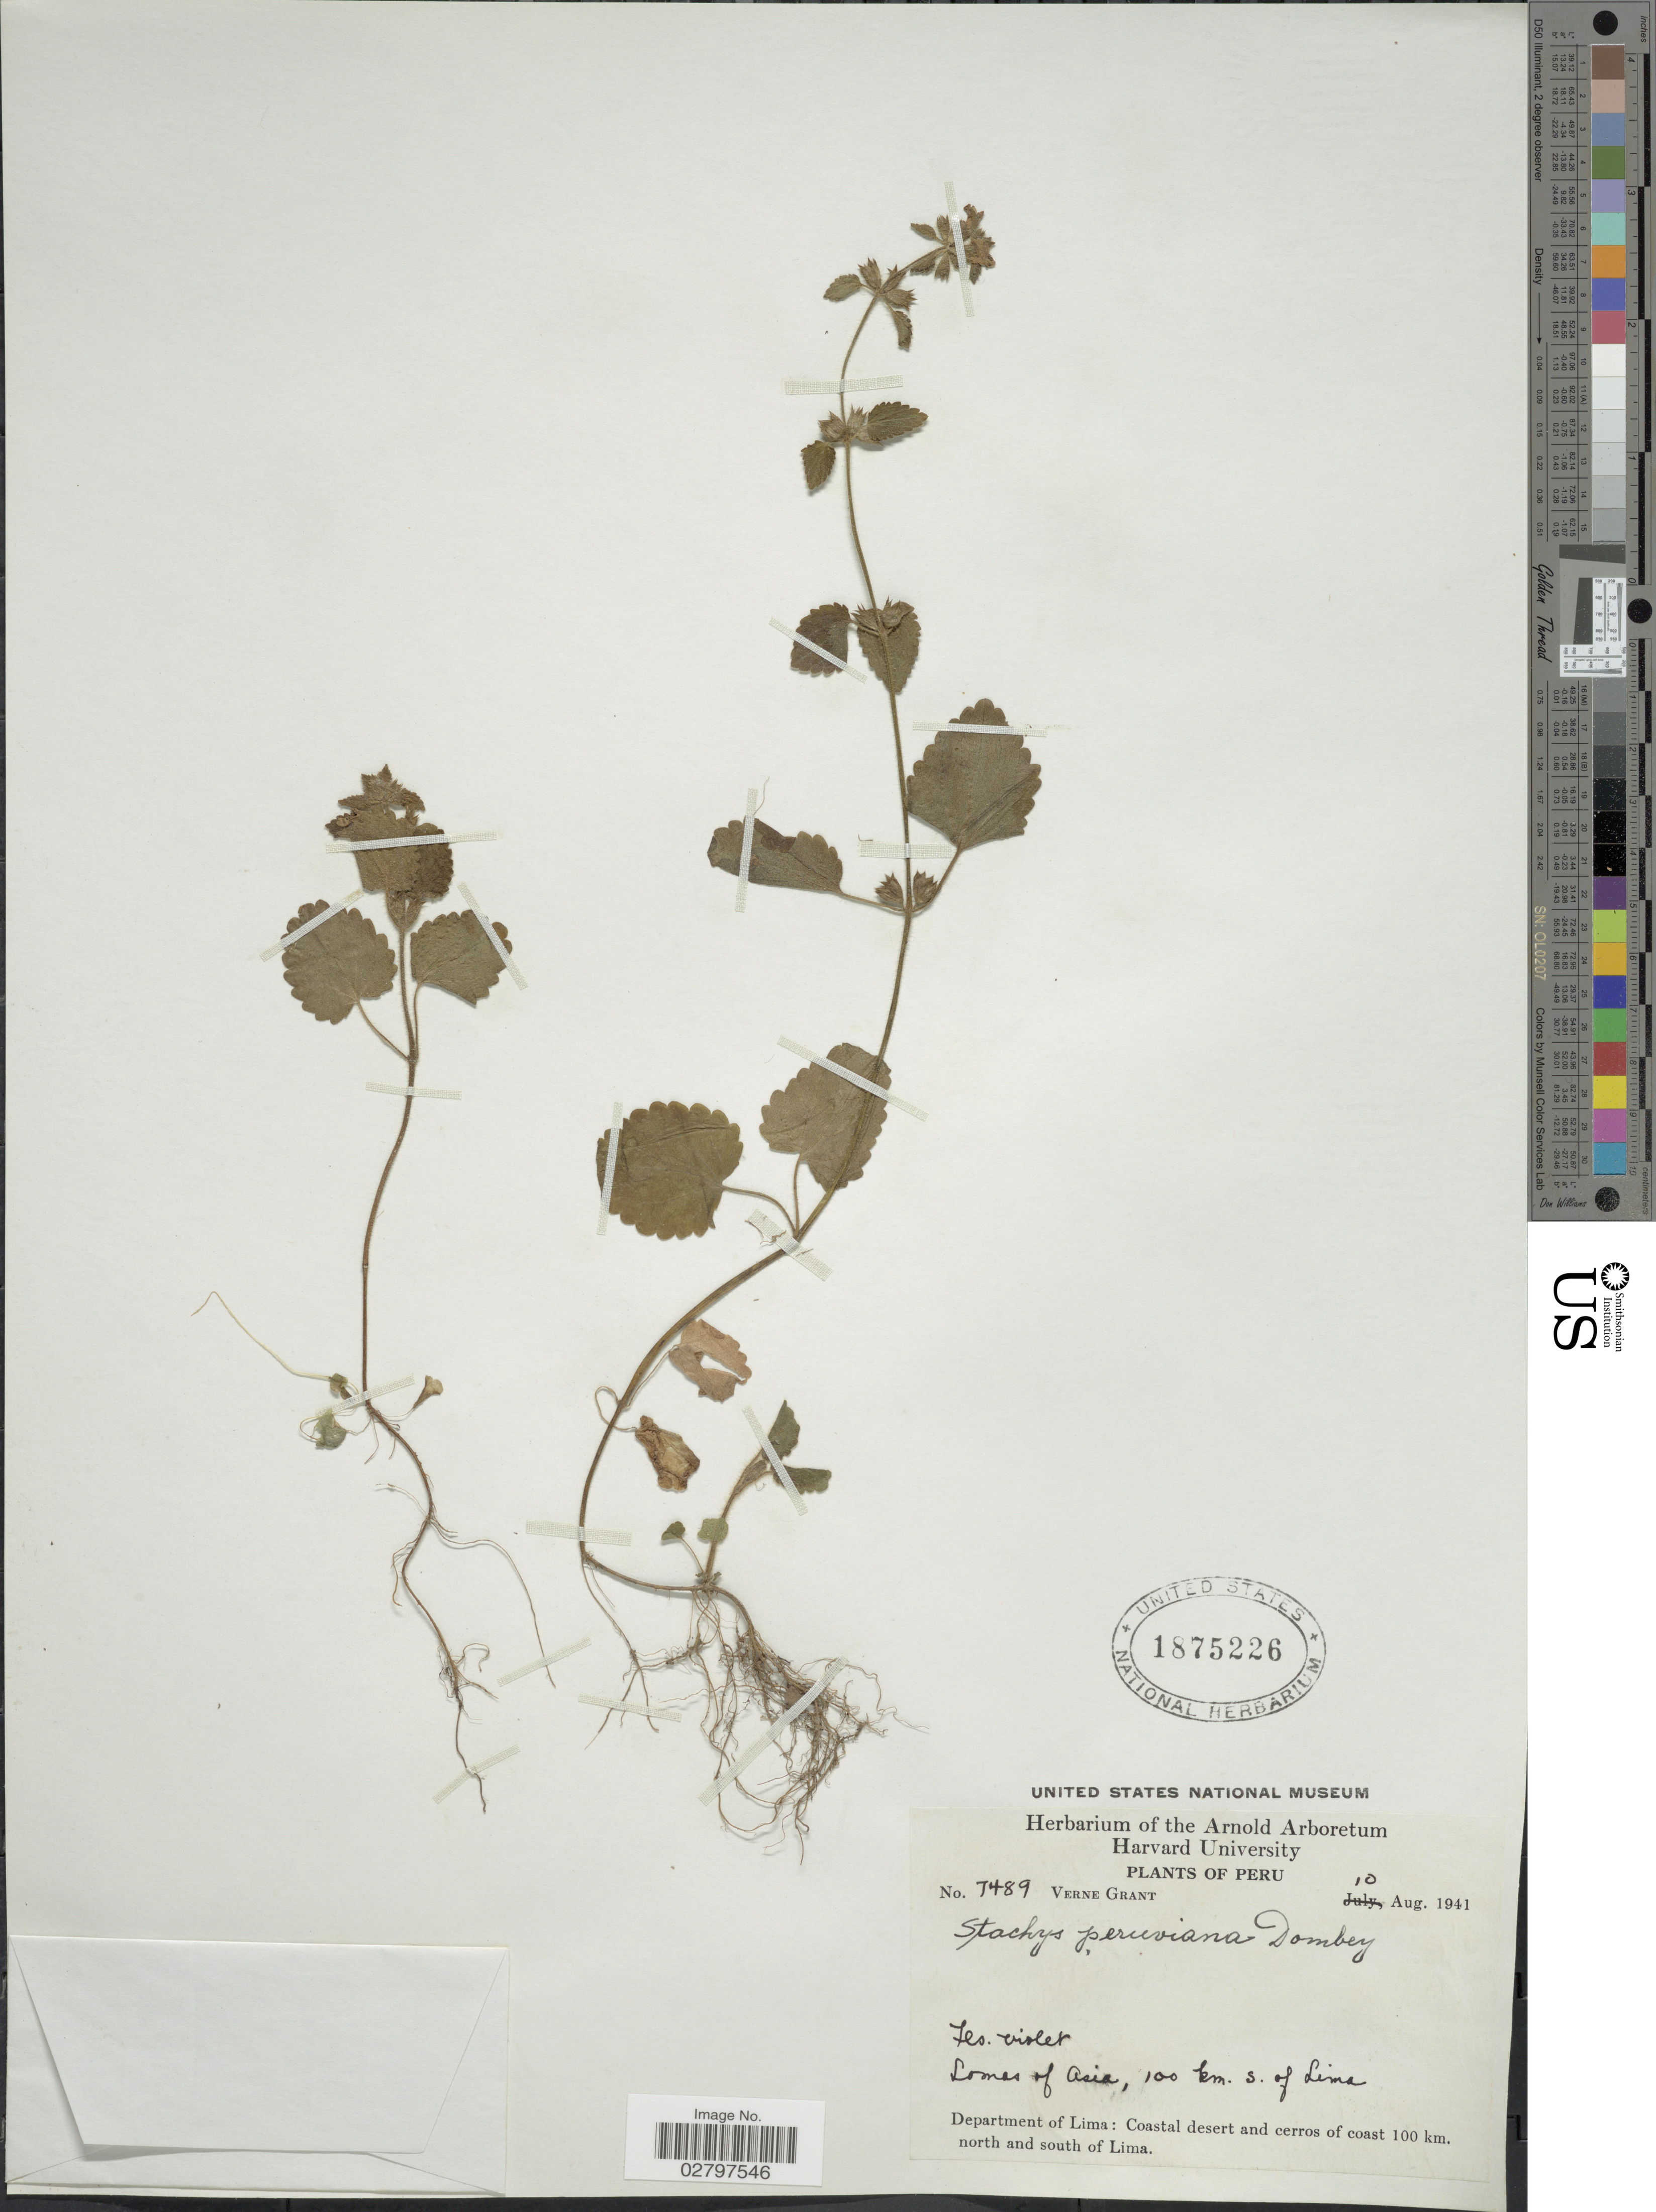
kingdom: Plantae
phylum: Tracheophyta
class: Magnoliopsida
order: Lamiales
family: Lamiaceae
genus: Stachys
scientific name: Stachys peruviana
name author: Dombey in Benth.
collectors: V. E. Grant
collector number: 7489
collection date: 1941-08-10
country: Peru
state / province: Lima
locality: Lomas of Asia, Department of Lima: Coastal desert and cerros of coast 100 km. north and south of Lima.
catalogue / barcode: US 1875226